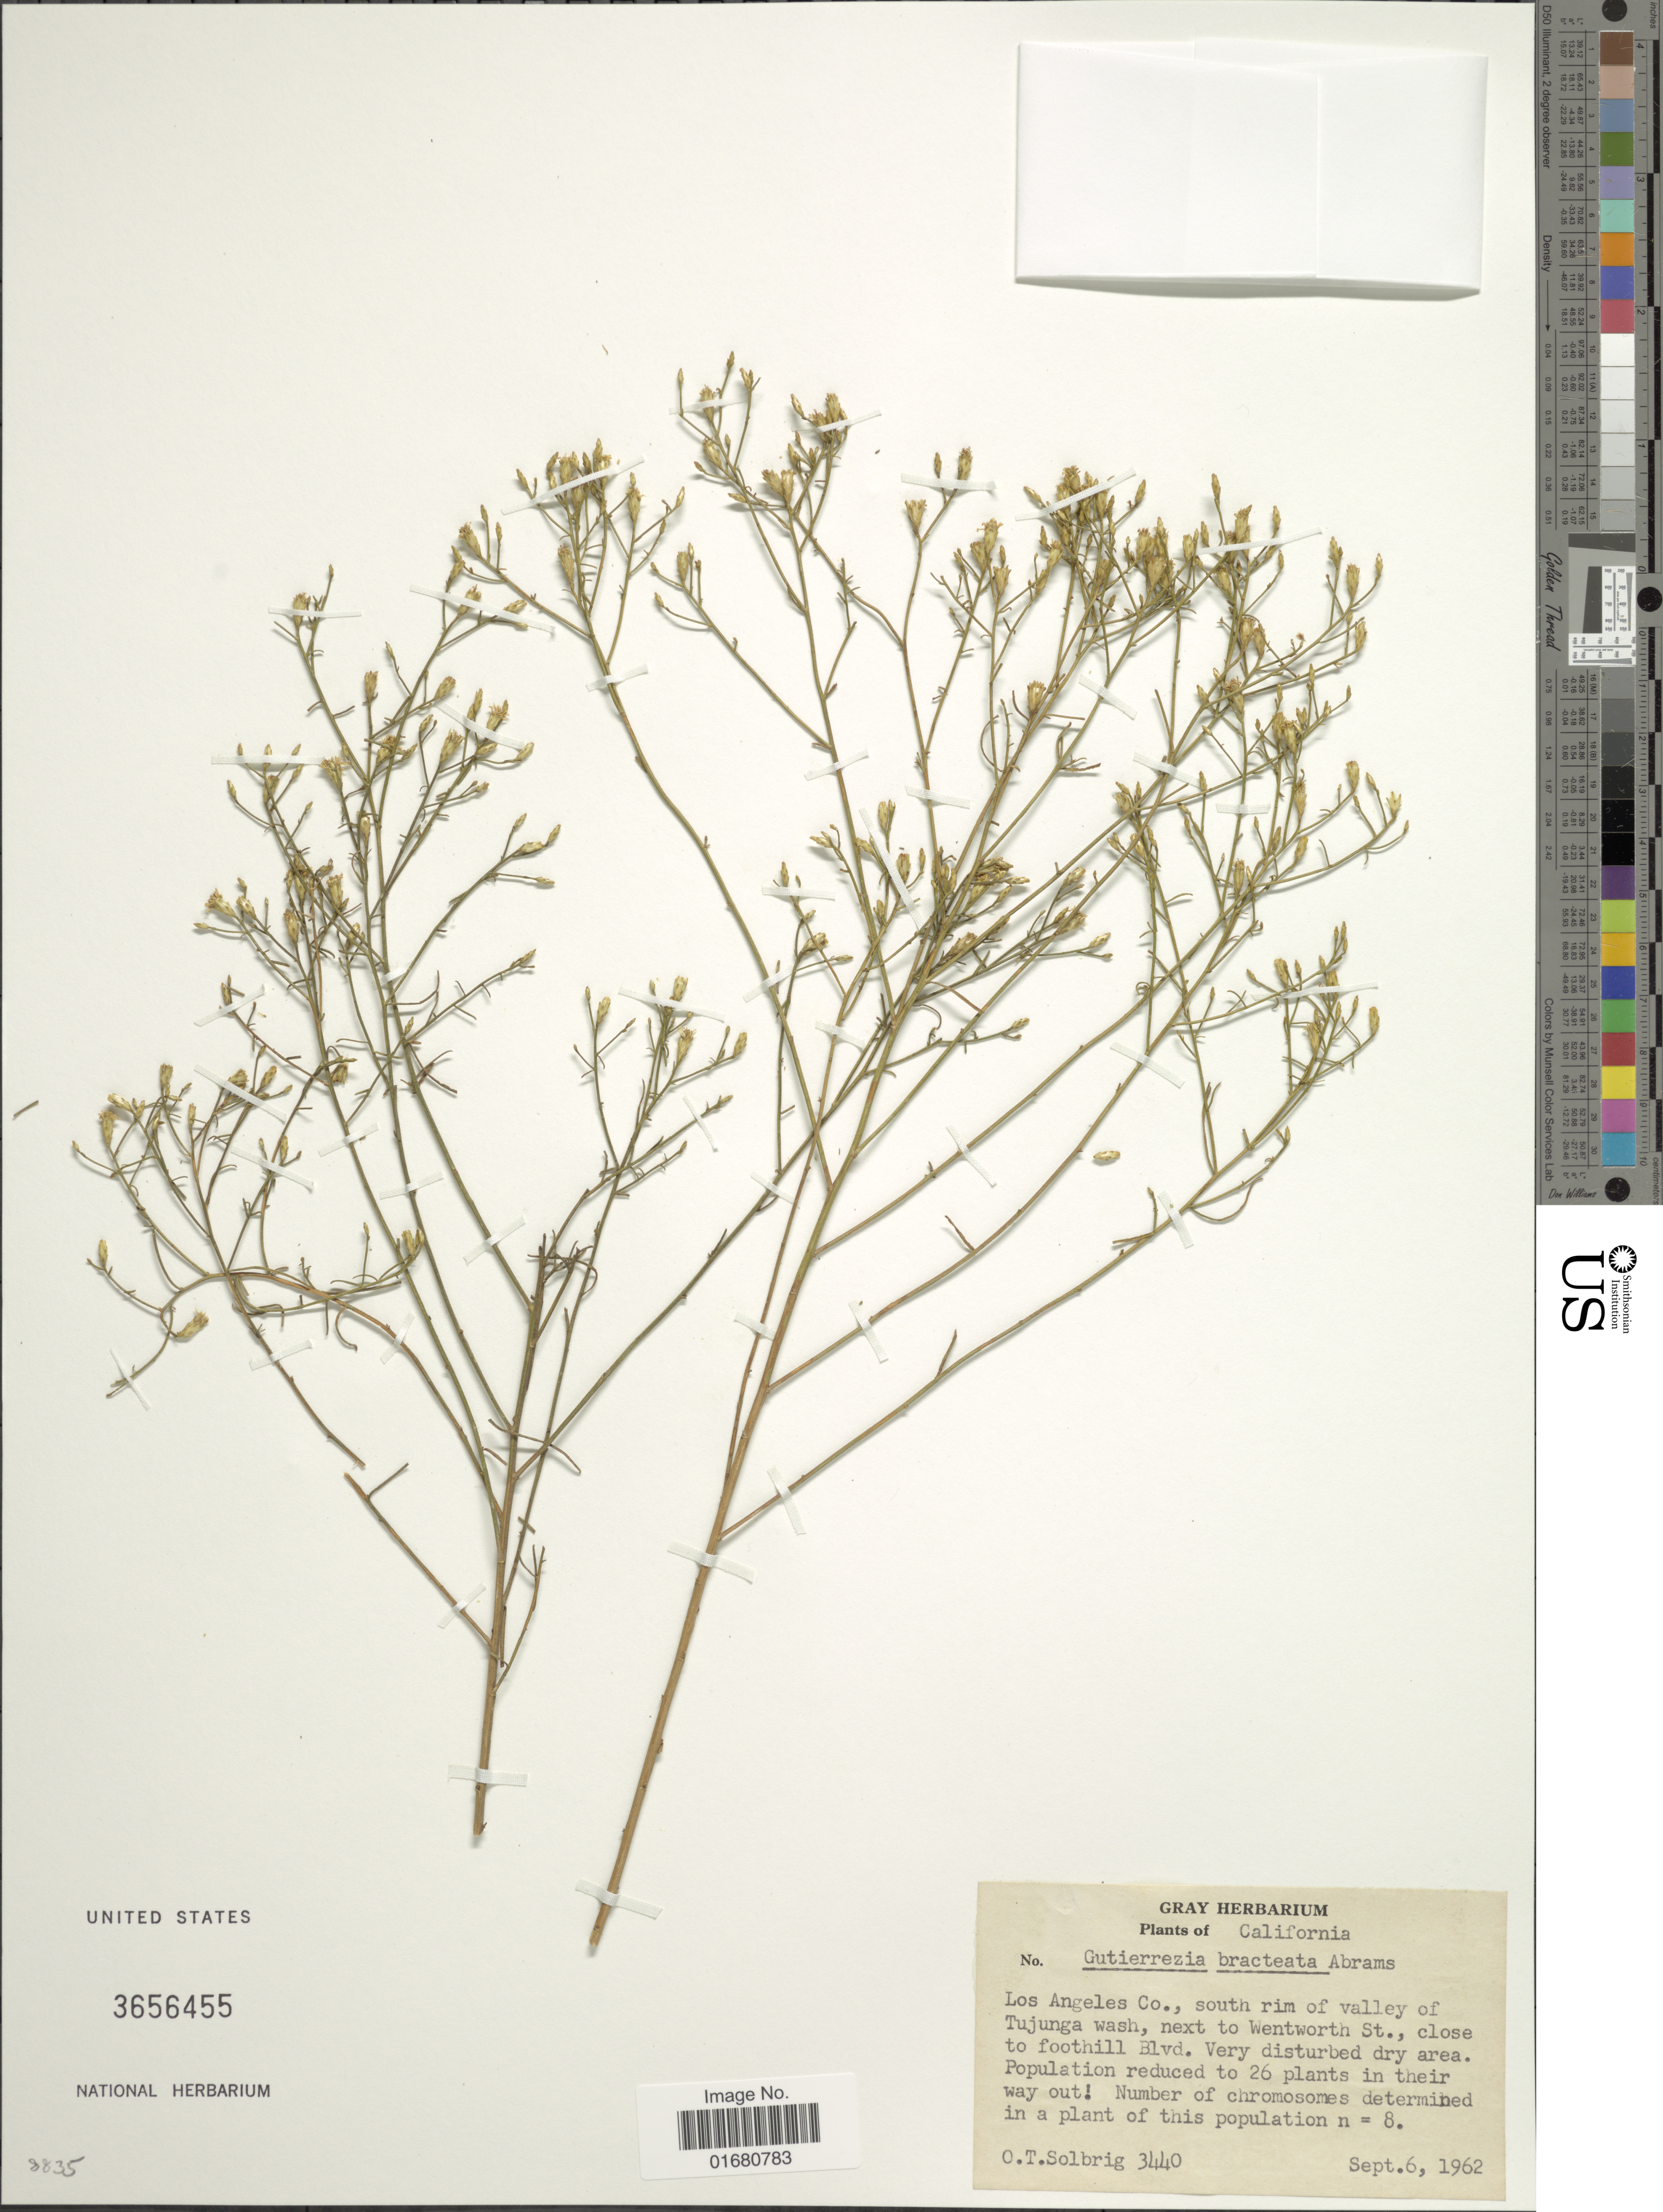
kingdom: Plantae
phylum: Tracheophyta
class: Magnoliopsida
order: Asterales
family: Asteraceae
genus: Gutierrezia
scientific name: Gutierrezia bracteata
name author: Abrams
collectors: O. T. Solbrig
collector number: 3440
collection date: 1962-09-06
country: United States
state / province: California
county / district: Los Angeles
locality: Los Angeles Co., South rim of Valley of Tunjunga wash, next to Wentworth St., close to foothill Blvd.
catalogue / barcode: US 3656455